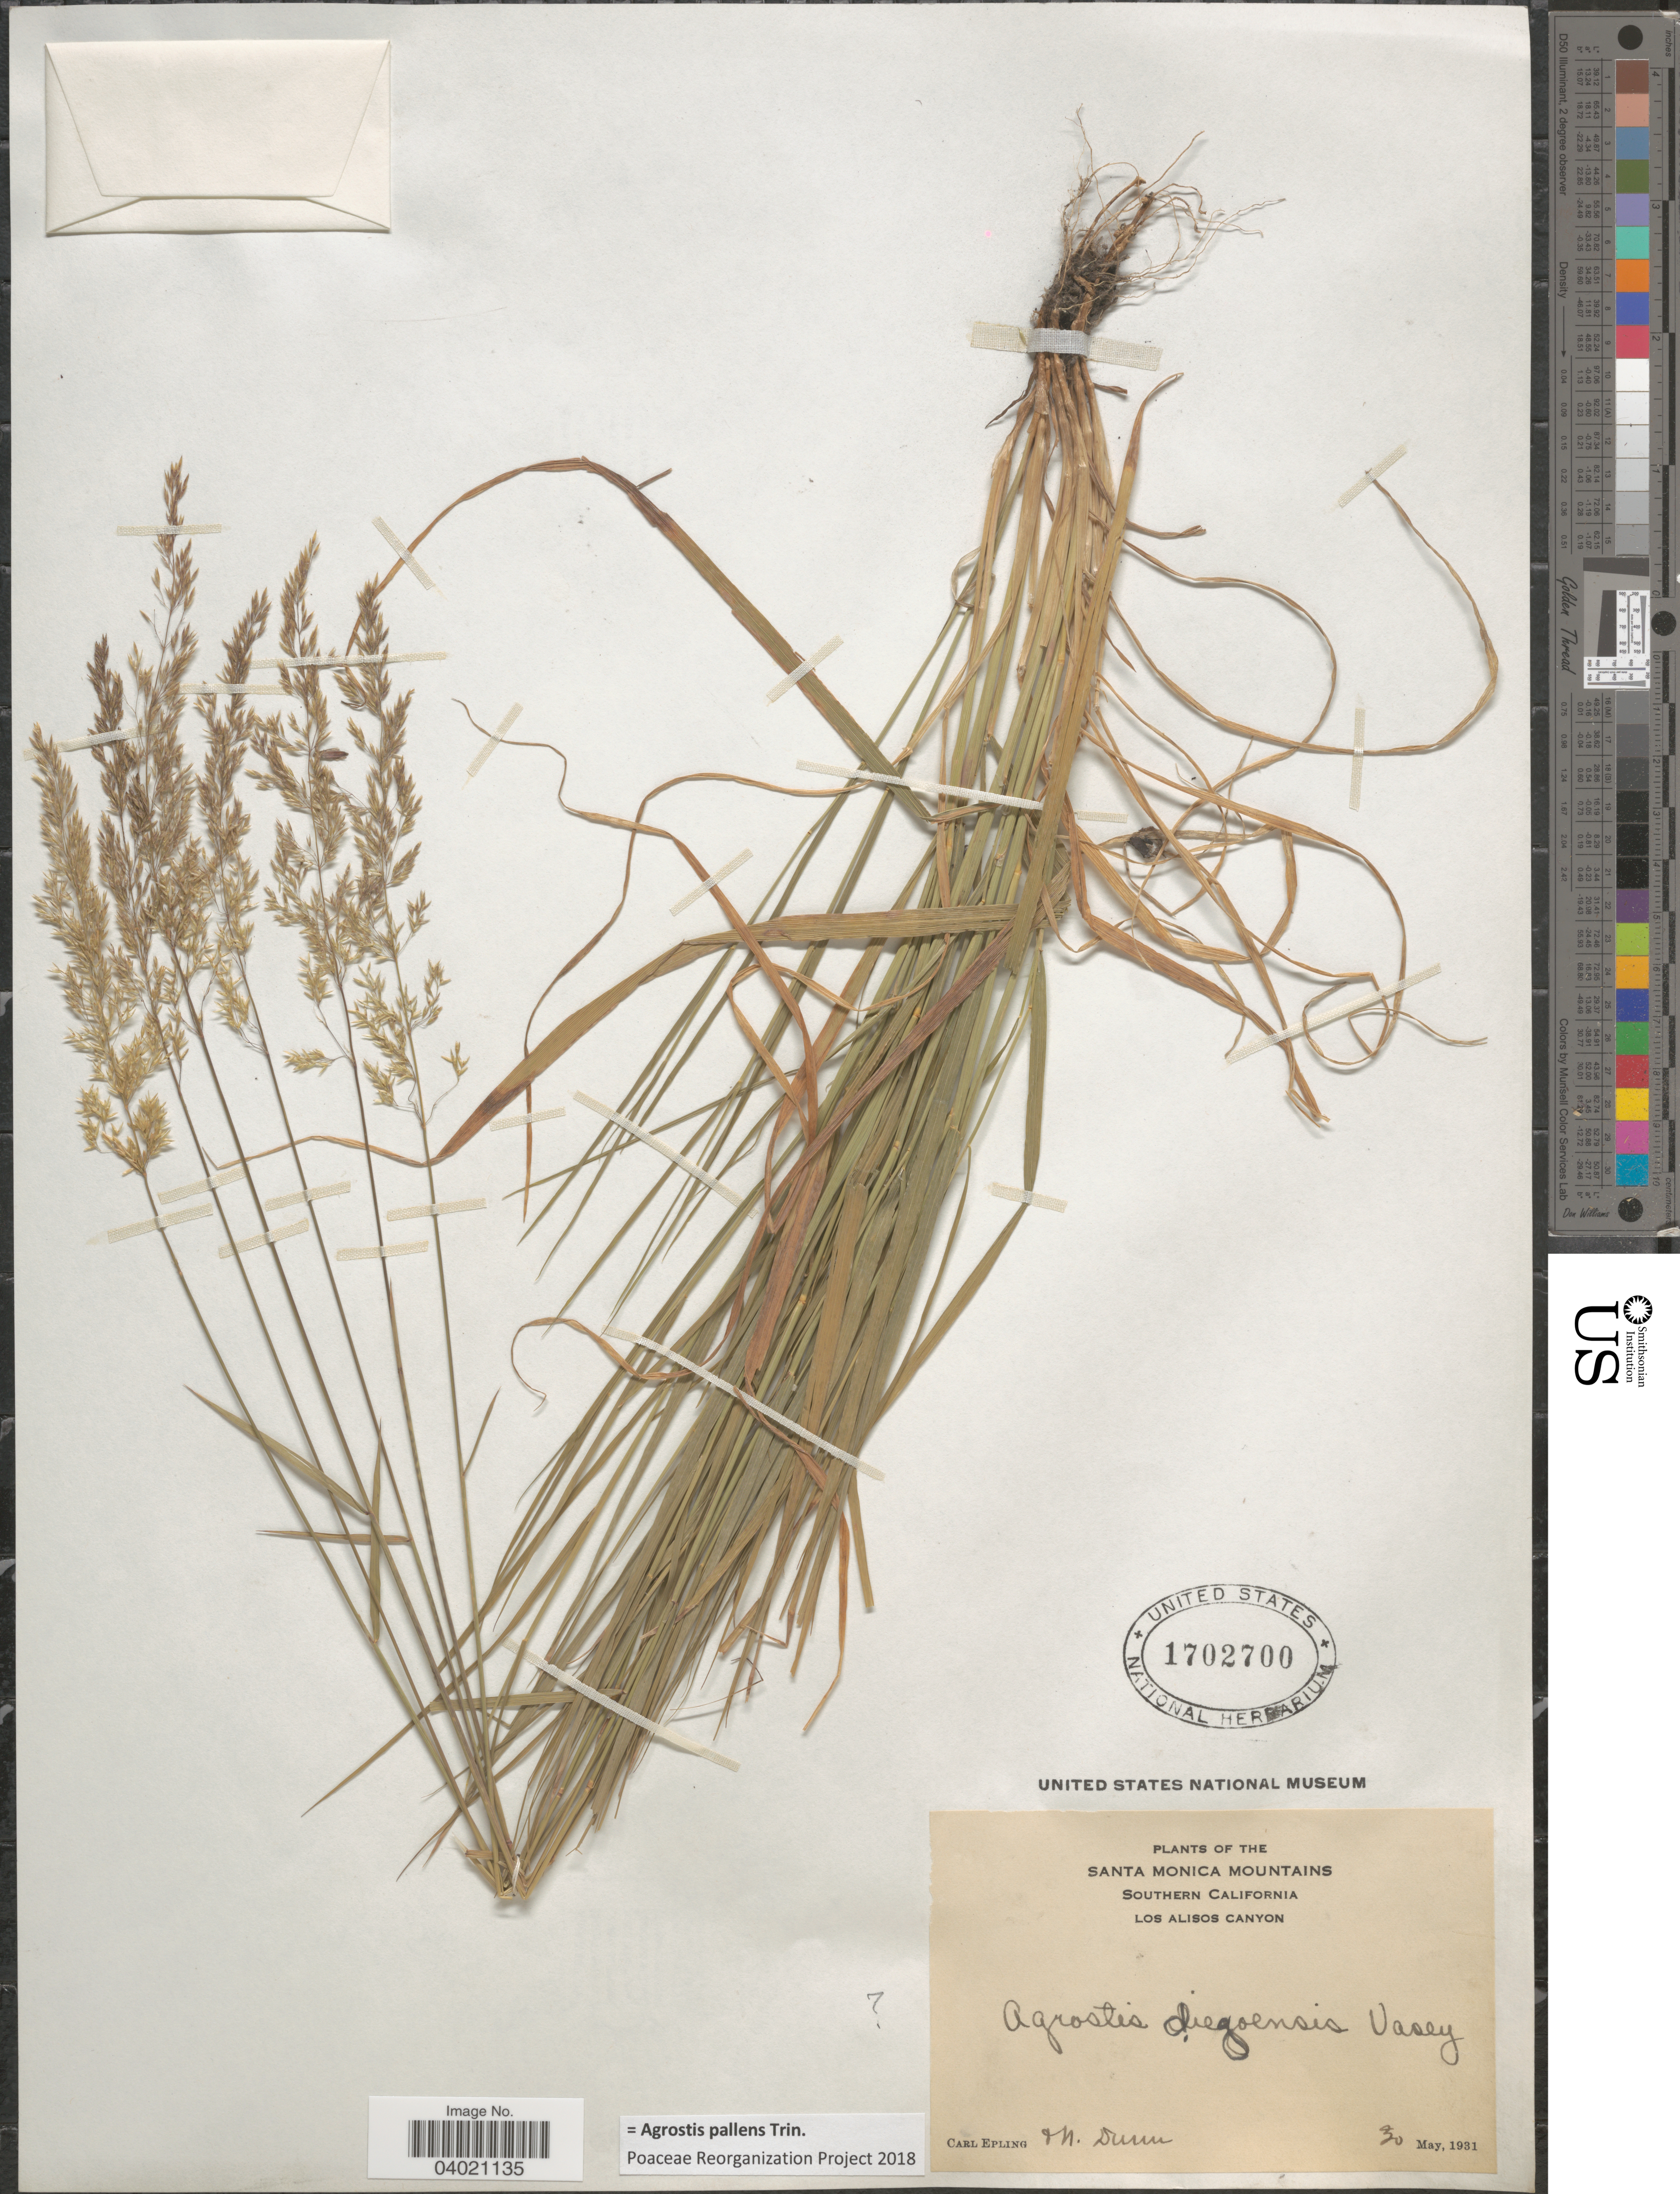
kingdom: Plantae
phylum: Tracheophyta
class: Liliopsida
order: Poales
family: Poaceae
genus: Agrostis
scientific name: Agrostis pallens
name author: Trin.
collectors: C. C. Epling & N. Dunn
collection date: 1931-05-30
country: United States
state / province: California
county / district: Los Angeles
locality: Santa Monica Mountains. Southern California. Los Alisos Canyon.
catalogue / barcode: US 1702700